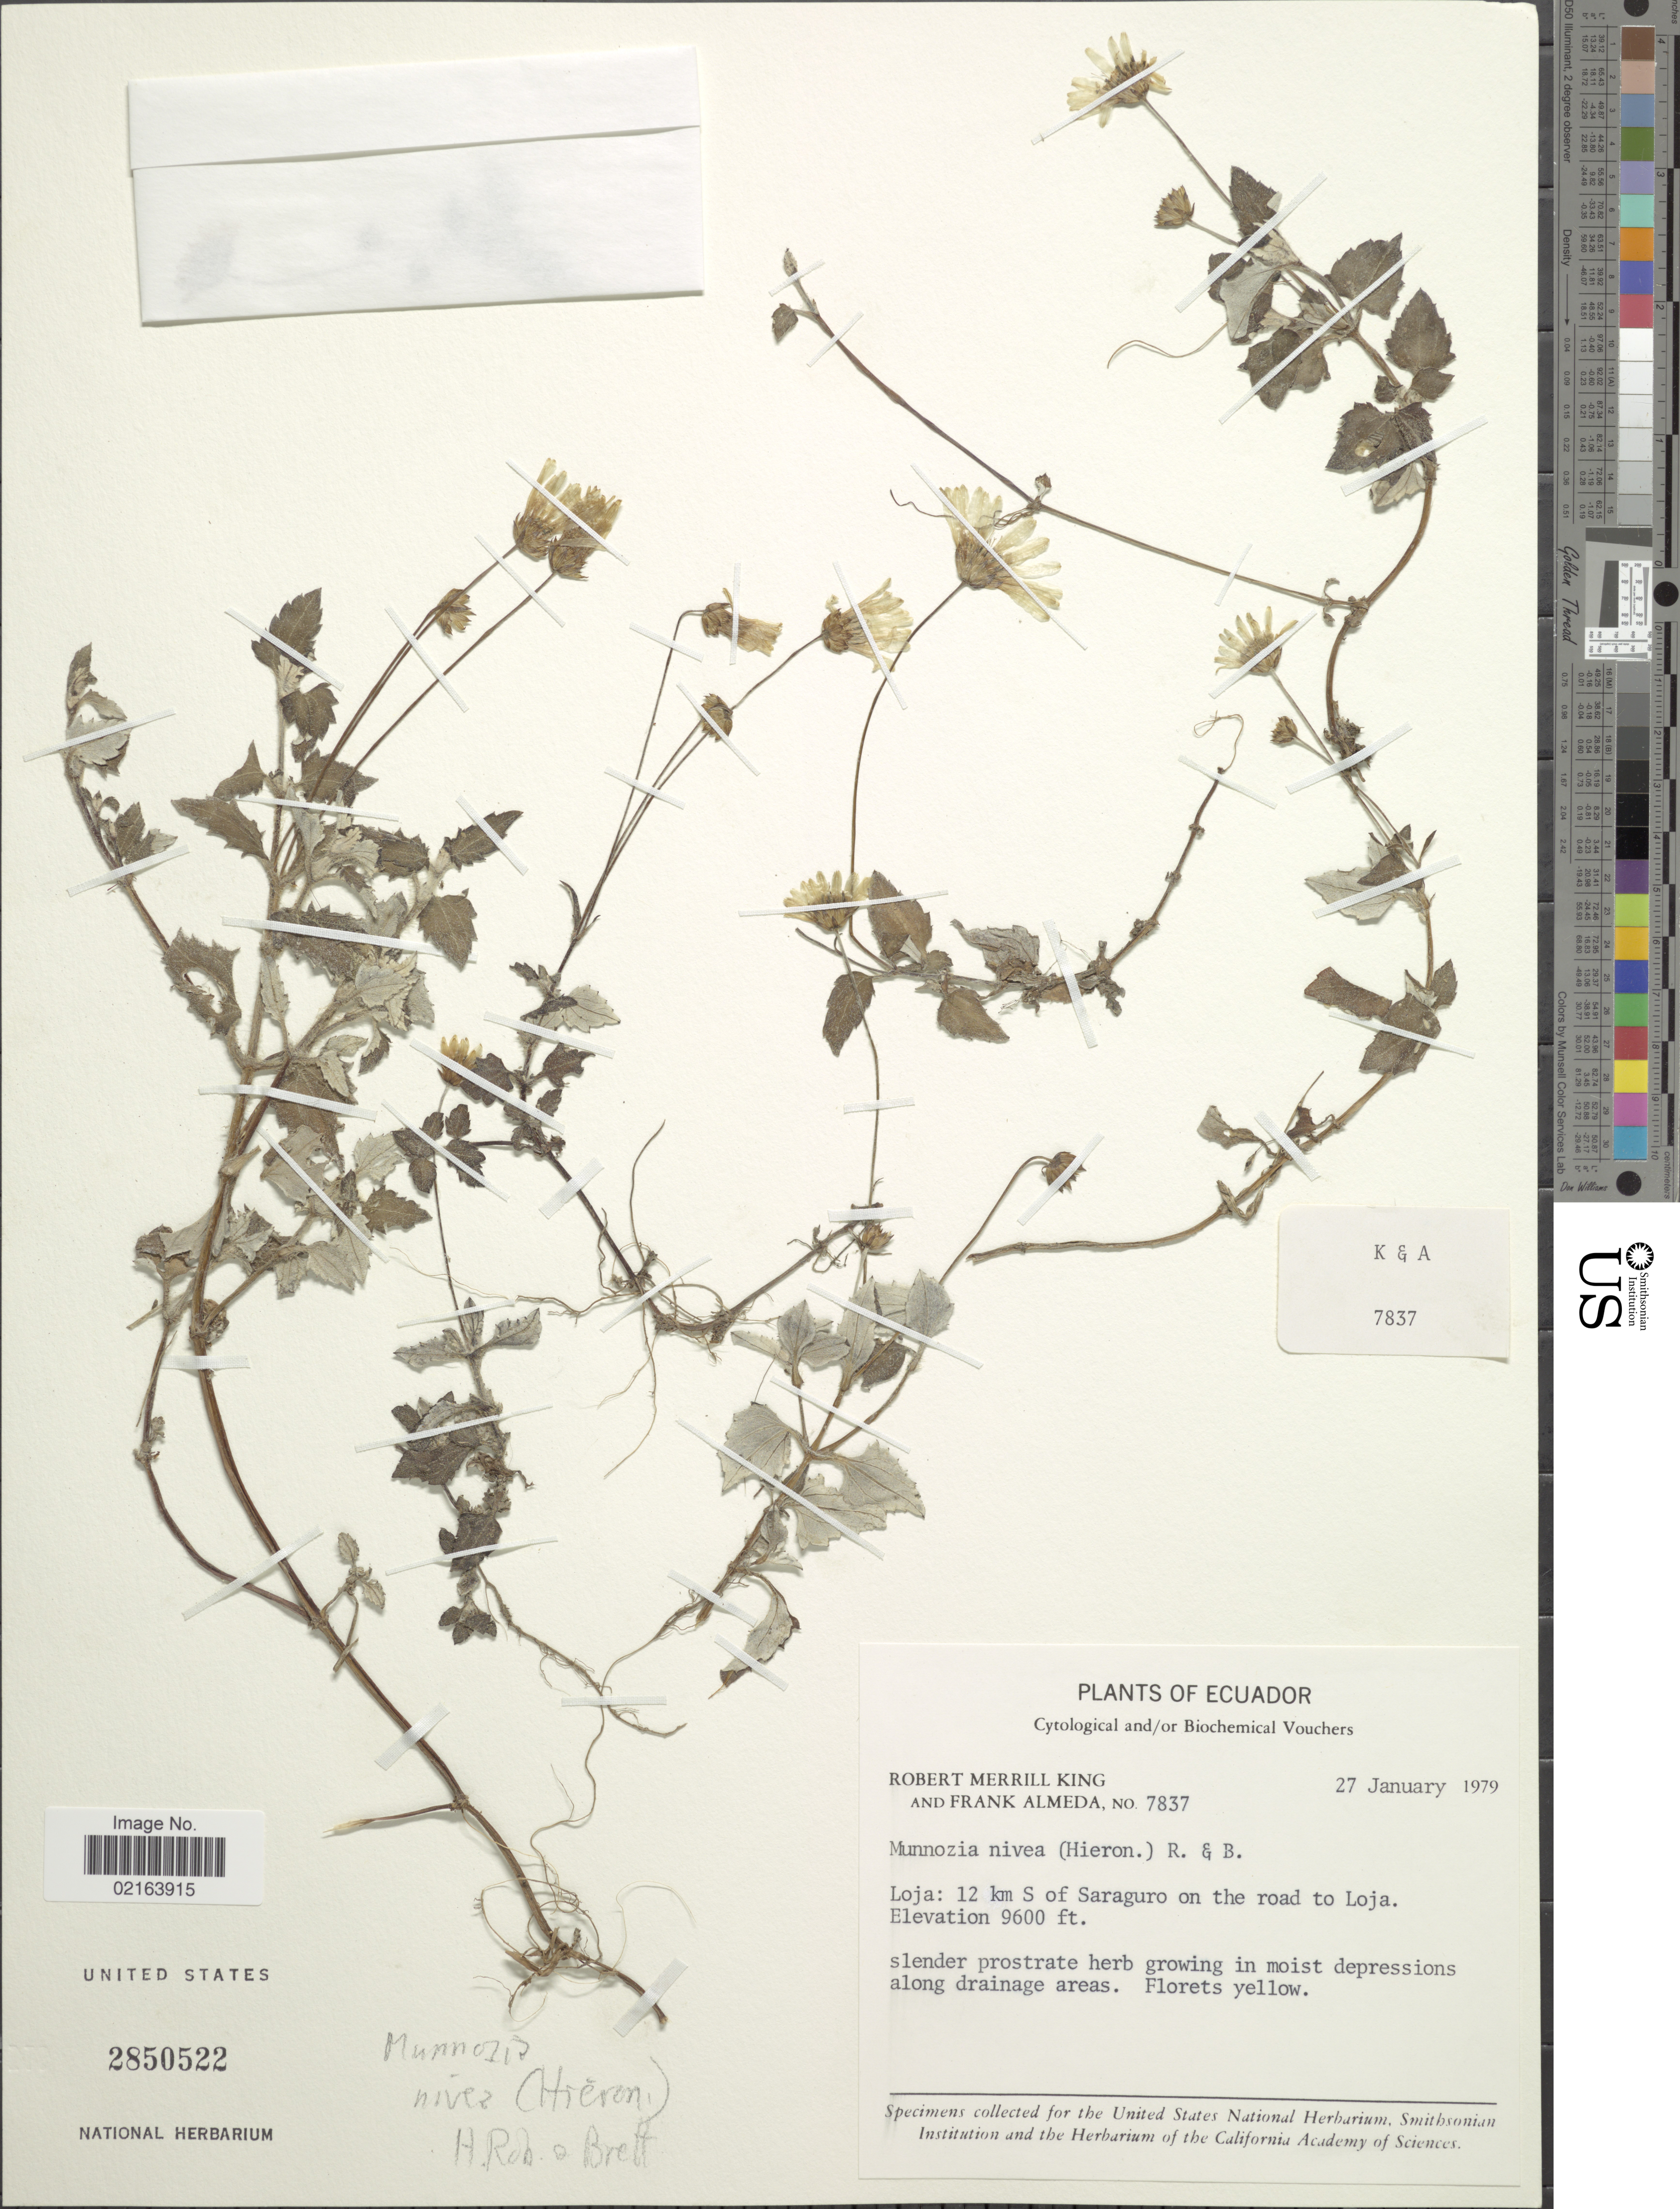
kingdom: Plantae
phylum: Tracheophyta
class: Magnoliopsida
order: Asterales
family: Asteraceae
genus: Munnozia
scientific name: Munnozia nivea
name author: (Hieron.) H. Rob. & Brettell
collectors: R. M. King & F. Almeda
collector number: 7837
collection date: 1979-01-27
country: Ecuador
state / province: Loja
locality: Loja: 1 km S of Saraguro on the road to Loja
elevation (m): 2926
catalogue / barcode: US 2850522